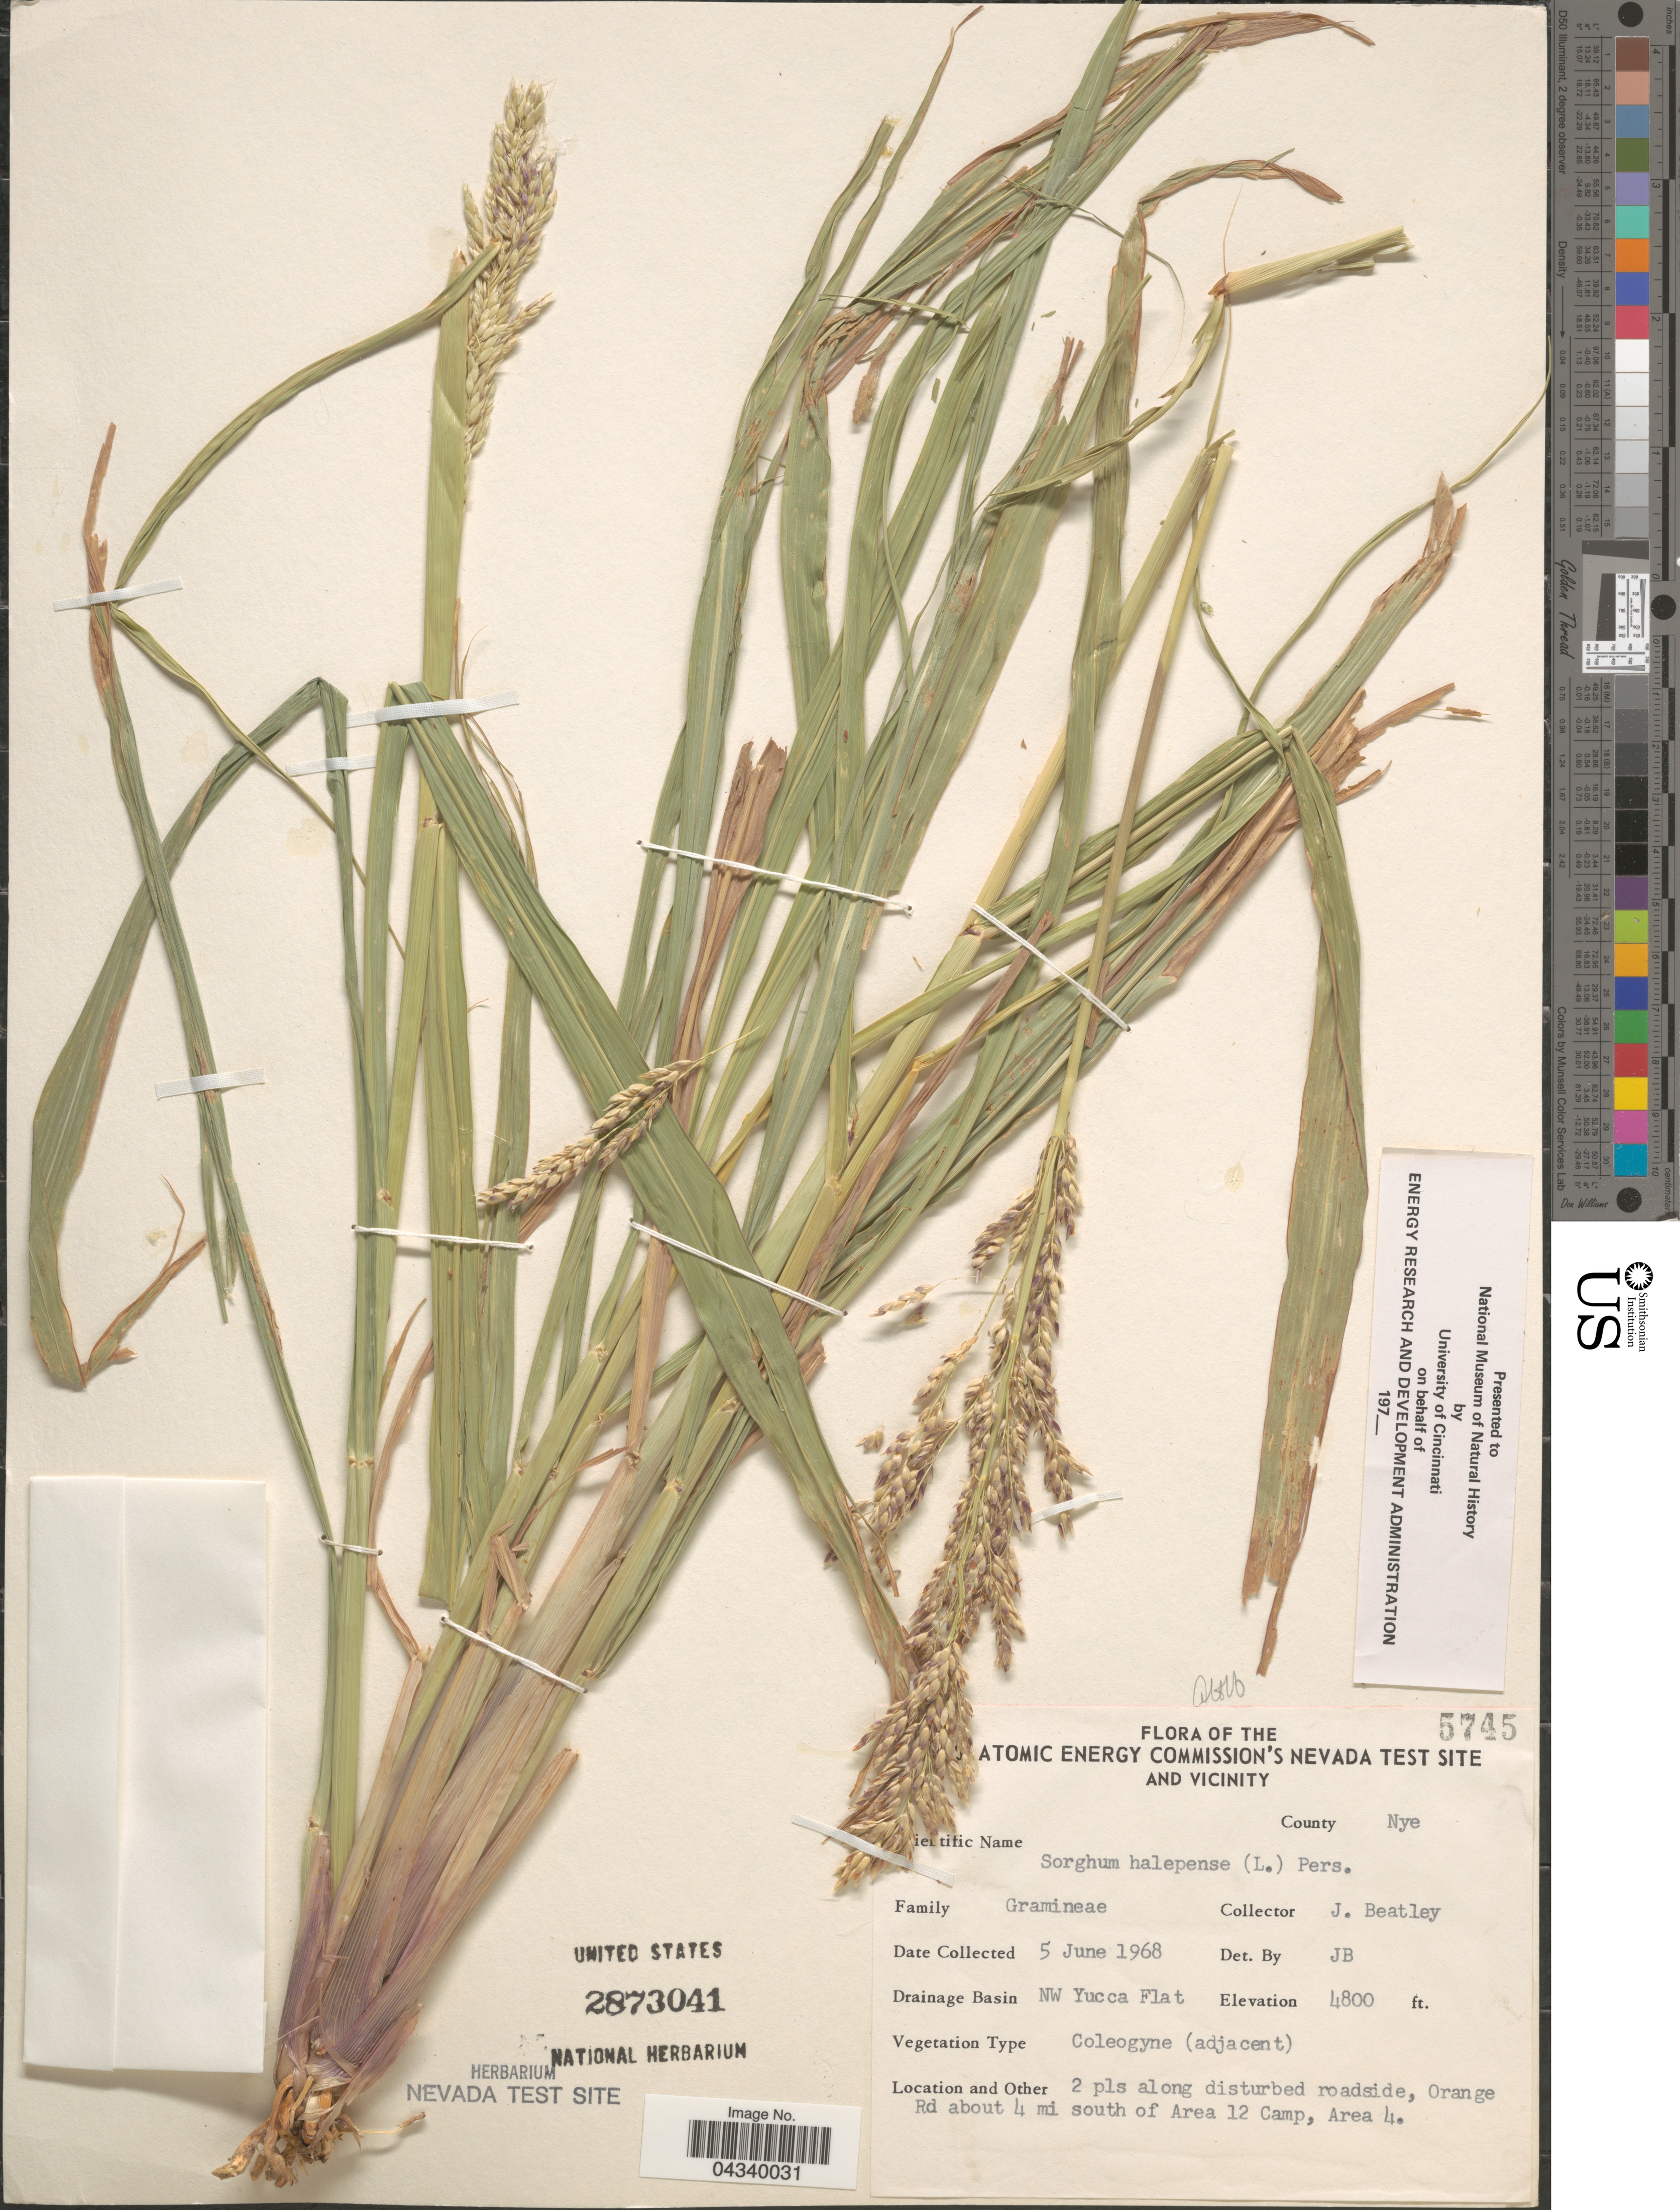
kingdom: Plantae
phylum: Tracheophyta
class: Liliopsida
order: Poales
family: Poaceae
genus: Sorghum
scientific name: Sorghum halepense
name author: (L.) Pers.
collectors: J. C. Beatley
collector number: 5745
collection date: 1968-06-05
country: United States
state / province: Nevada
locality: The USA Atomic Energy Commission's Nevada Test Site and Vicinity. County Nye. Drainage Basin NW Yucca Flat. Orange Rd about 4 mi south of Area 12 Camp, Area 4.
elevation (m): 1463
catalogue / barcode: US 2873041